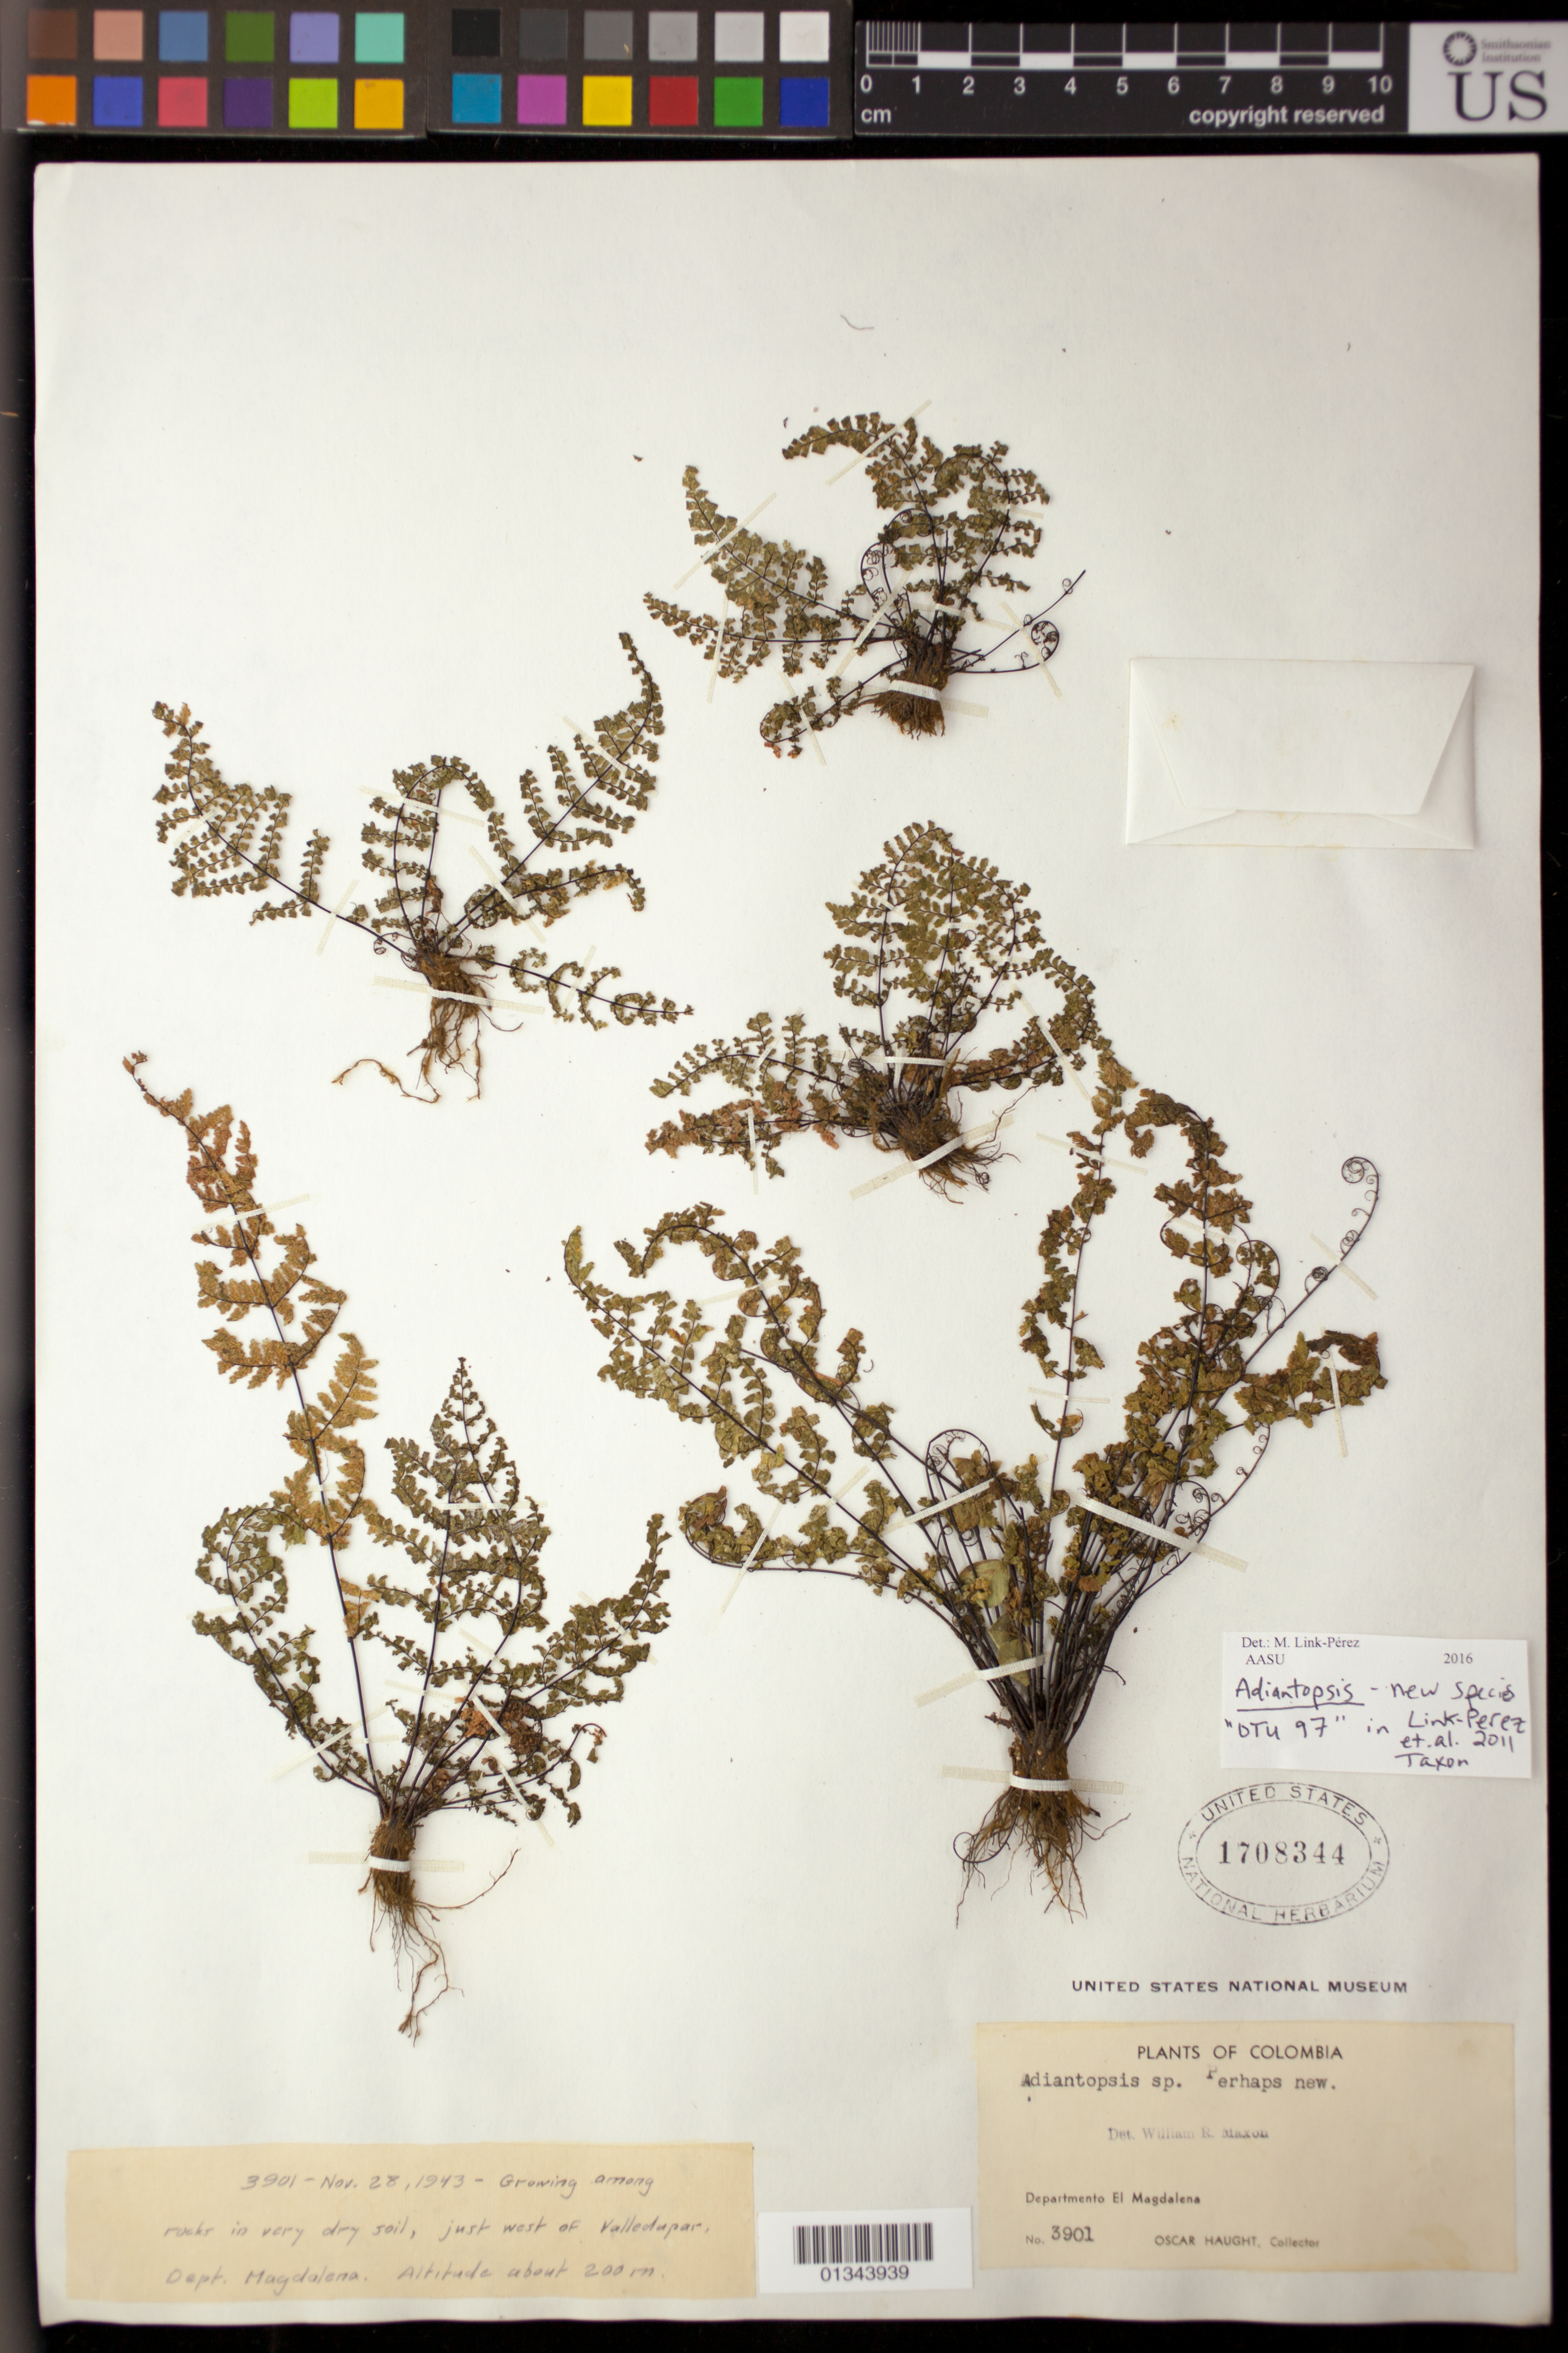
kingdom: Plantae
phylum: Tracheophyta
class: Polypodiopsida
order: Polypodiales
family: Pteridaceae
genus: Adiantopsis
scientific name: Adiantopsis sp.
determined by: Link-Perez, Melanie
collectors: O. L. Haught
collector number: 3901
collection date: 1943-11-28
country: Colombia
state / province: Magdalena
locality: Just west of Valledupar.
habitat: Growing among rocks in very dry soil.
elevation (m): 200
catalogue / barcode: US 1708344